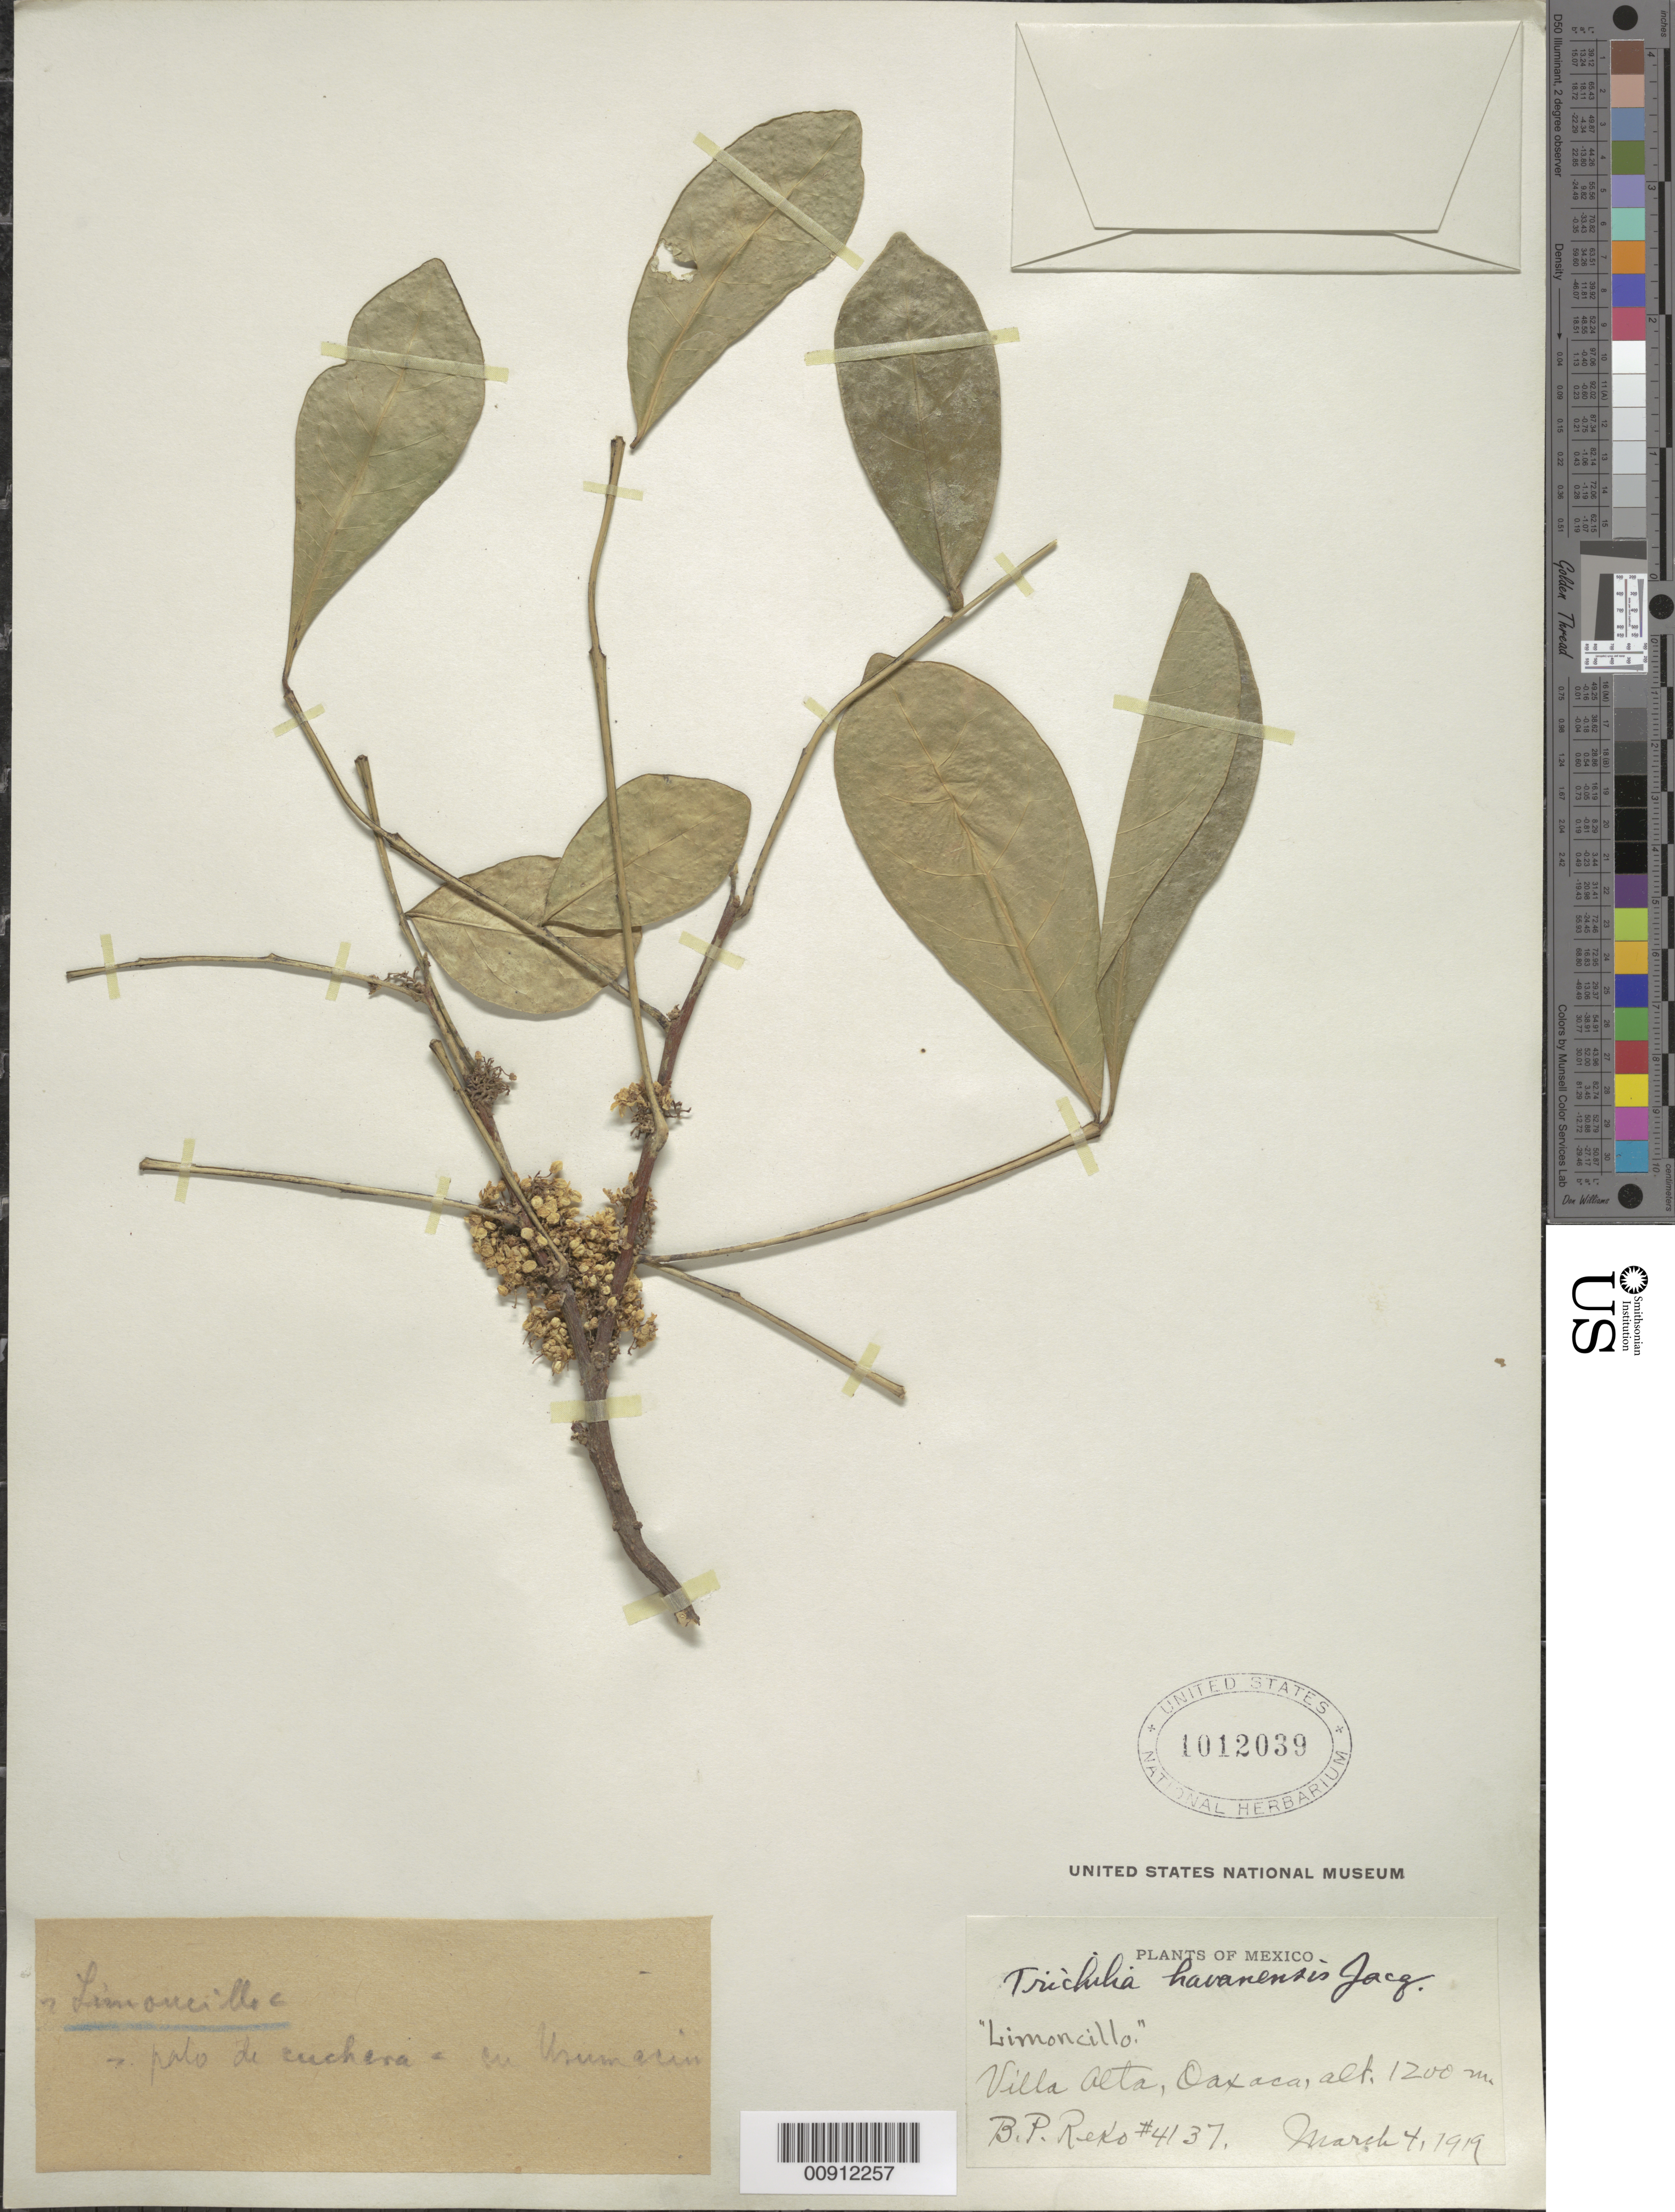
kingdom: Plantae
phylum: Tracheophyta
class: Magnoliopsida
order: Sapindales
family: Meliaceae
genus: Trichilia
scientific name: Trichilia havanensis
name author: Jacq.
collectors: B. P. Reko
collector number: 4137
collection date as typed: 04 Mar 1919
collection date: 1919-03-04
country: Mexico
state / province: Oaxaca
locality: Villa Alta, Oaxaca.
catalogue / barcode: US 1012039